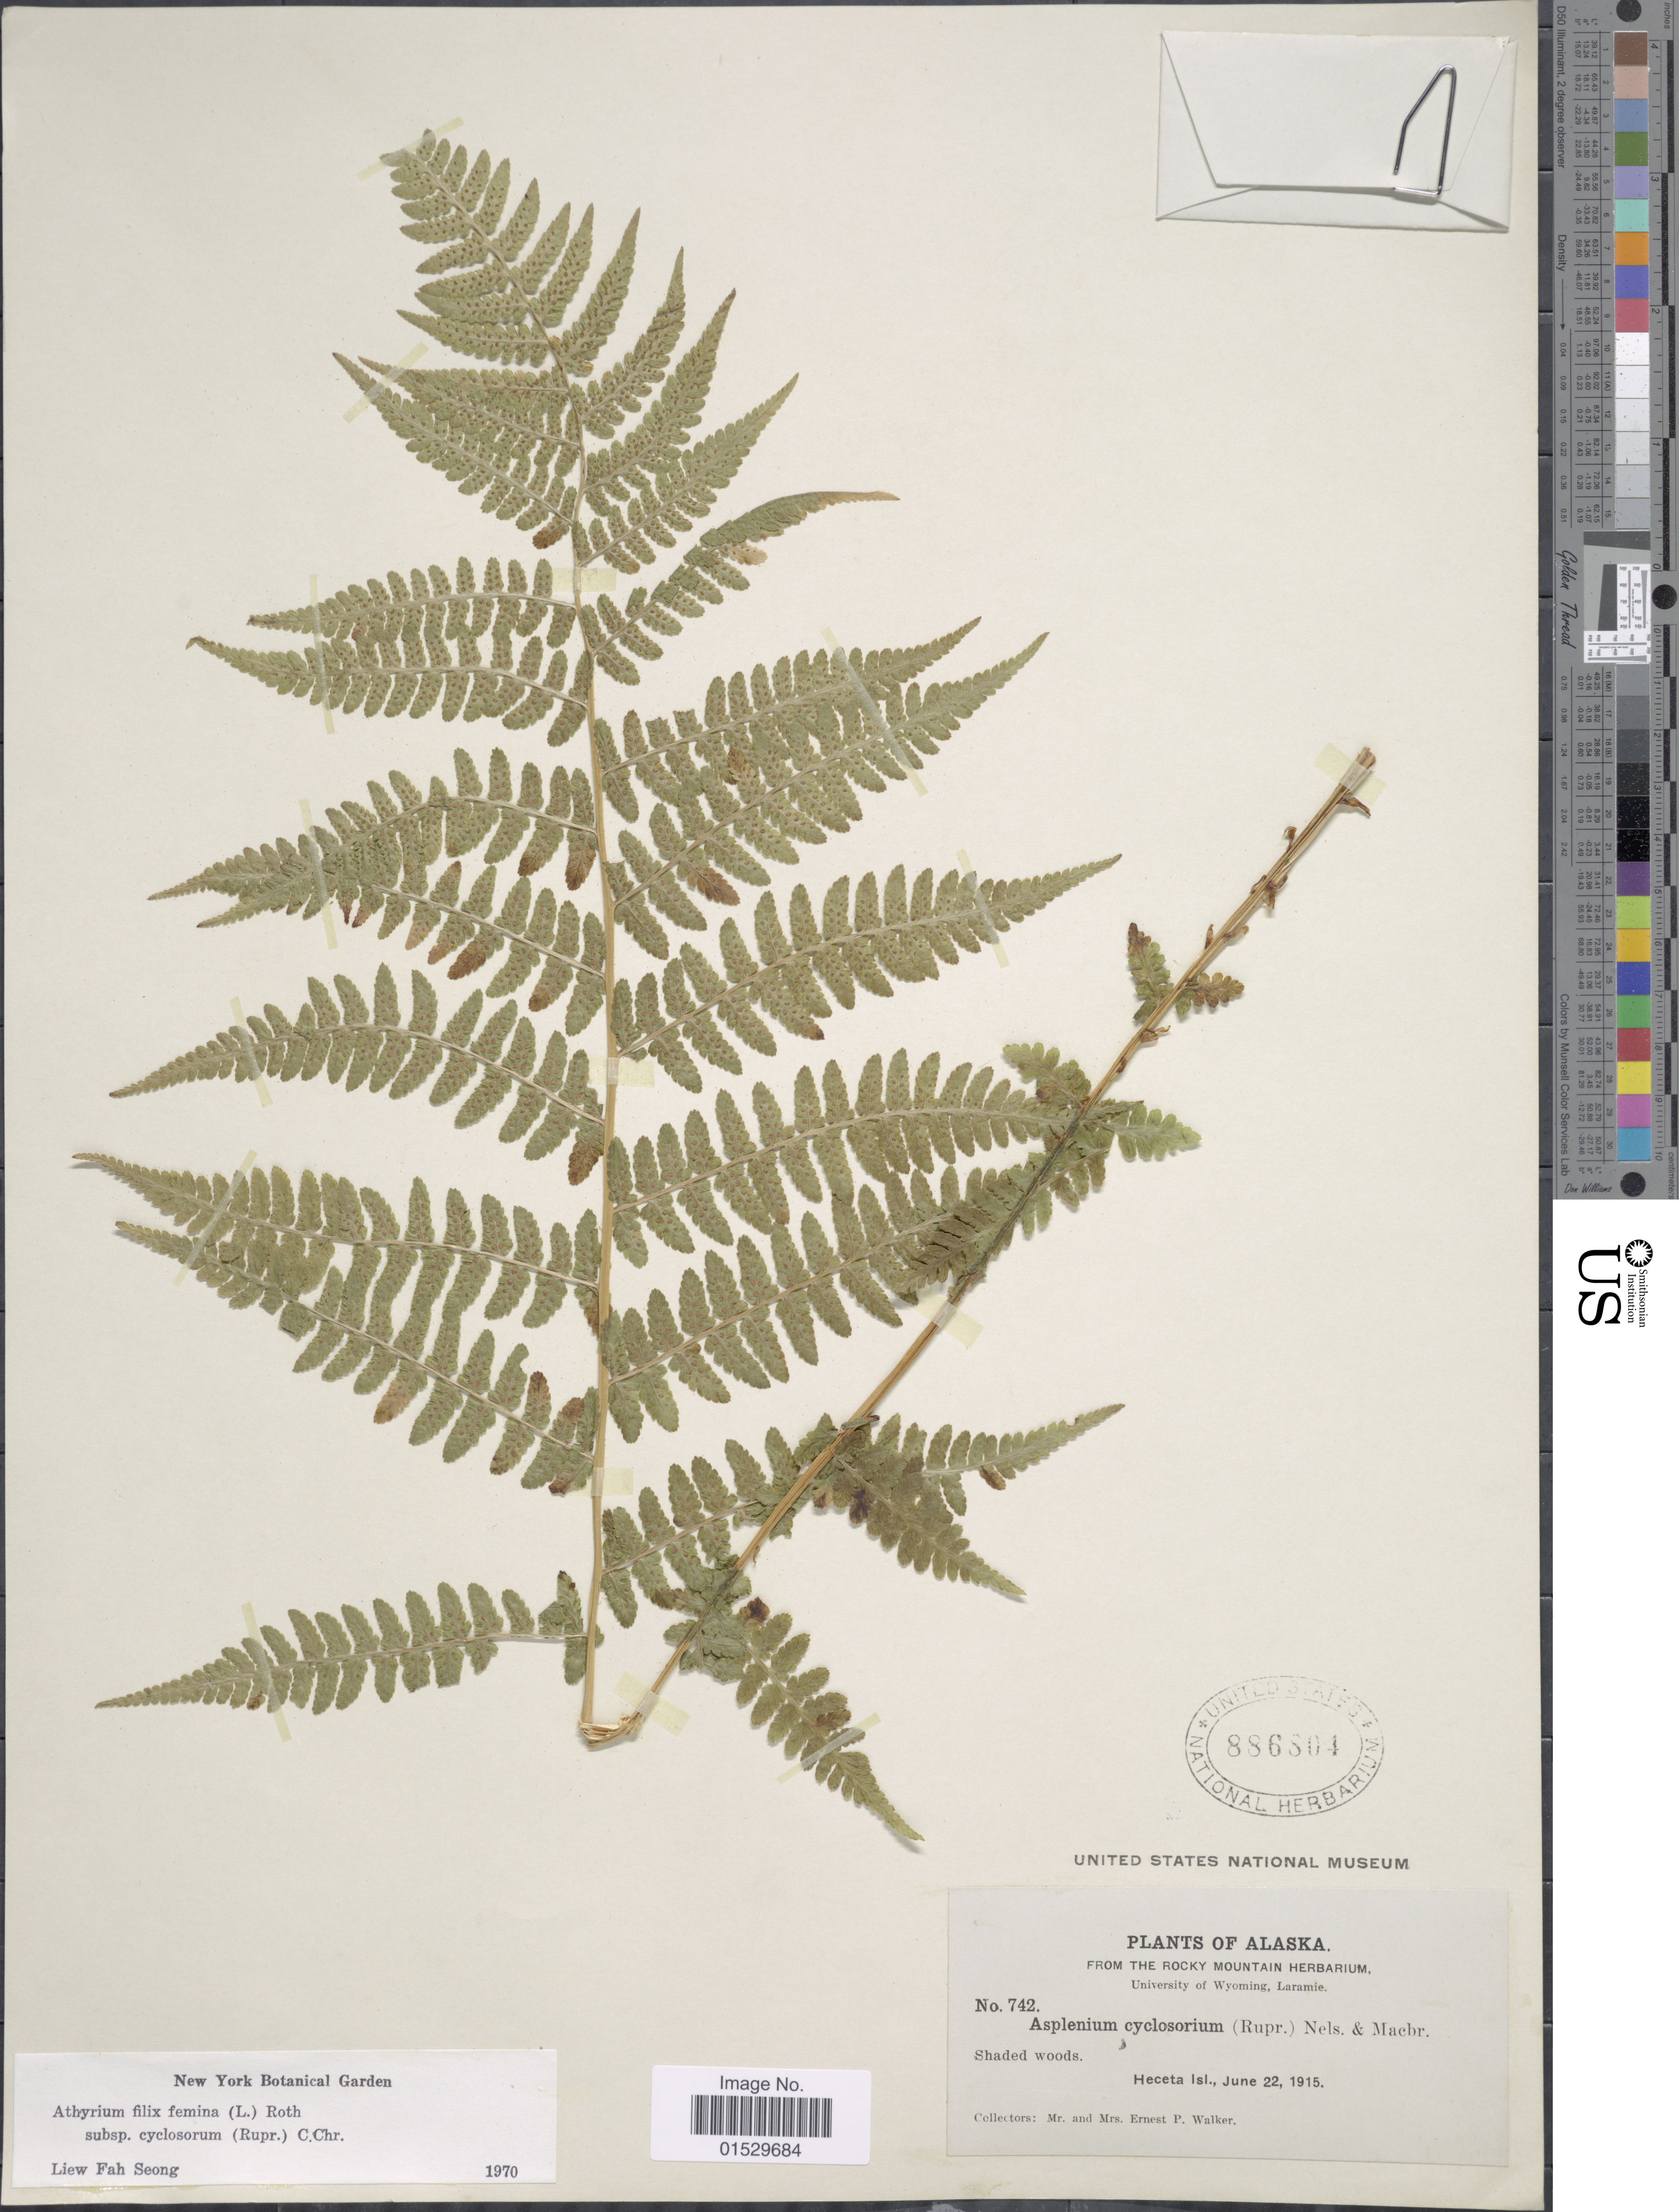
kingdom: Plantae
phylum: Tracheophyta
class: Polypodiopsida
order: Polypodiales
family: Athyriaceae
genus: Athyrium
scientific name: Athyrium filix-femina subsp. cyclosorum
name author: (Rupr.) C. Chr.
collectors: E. P. Walker & E. Walker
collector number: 742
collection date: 1915-06-22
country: United States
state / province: Alaska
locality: Heceta Isl.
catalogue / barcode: US 886804